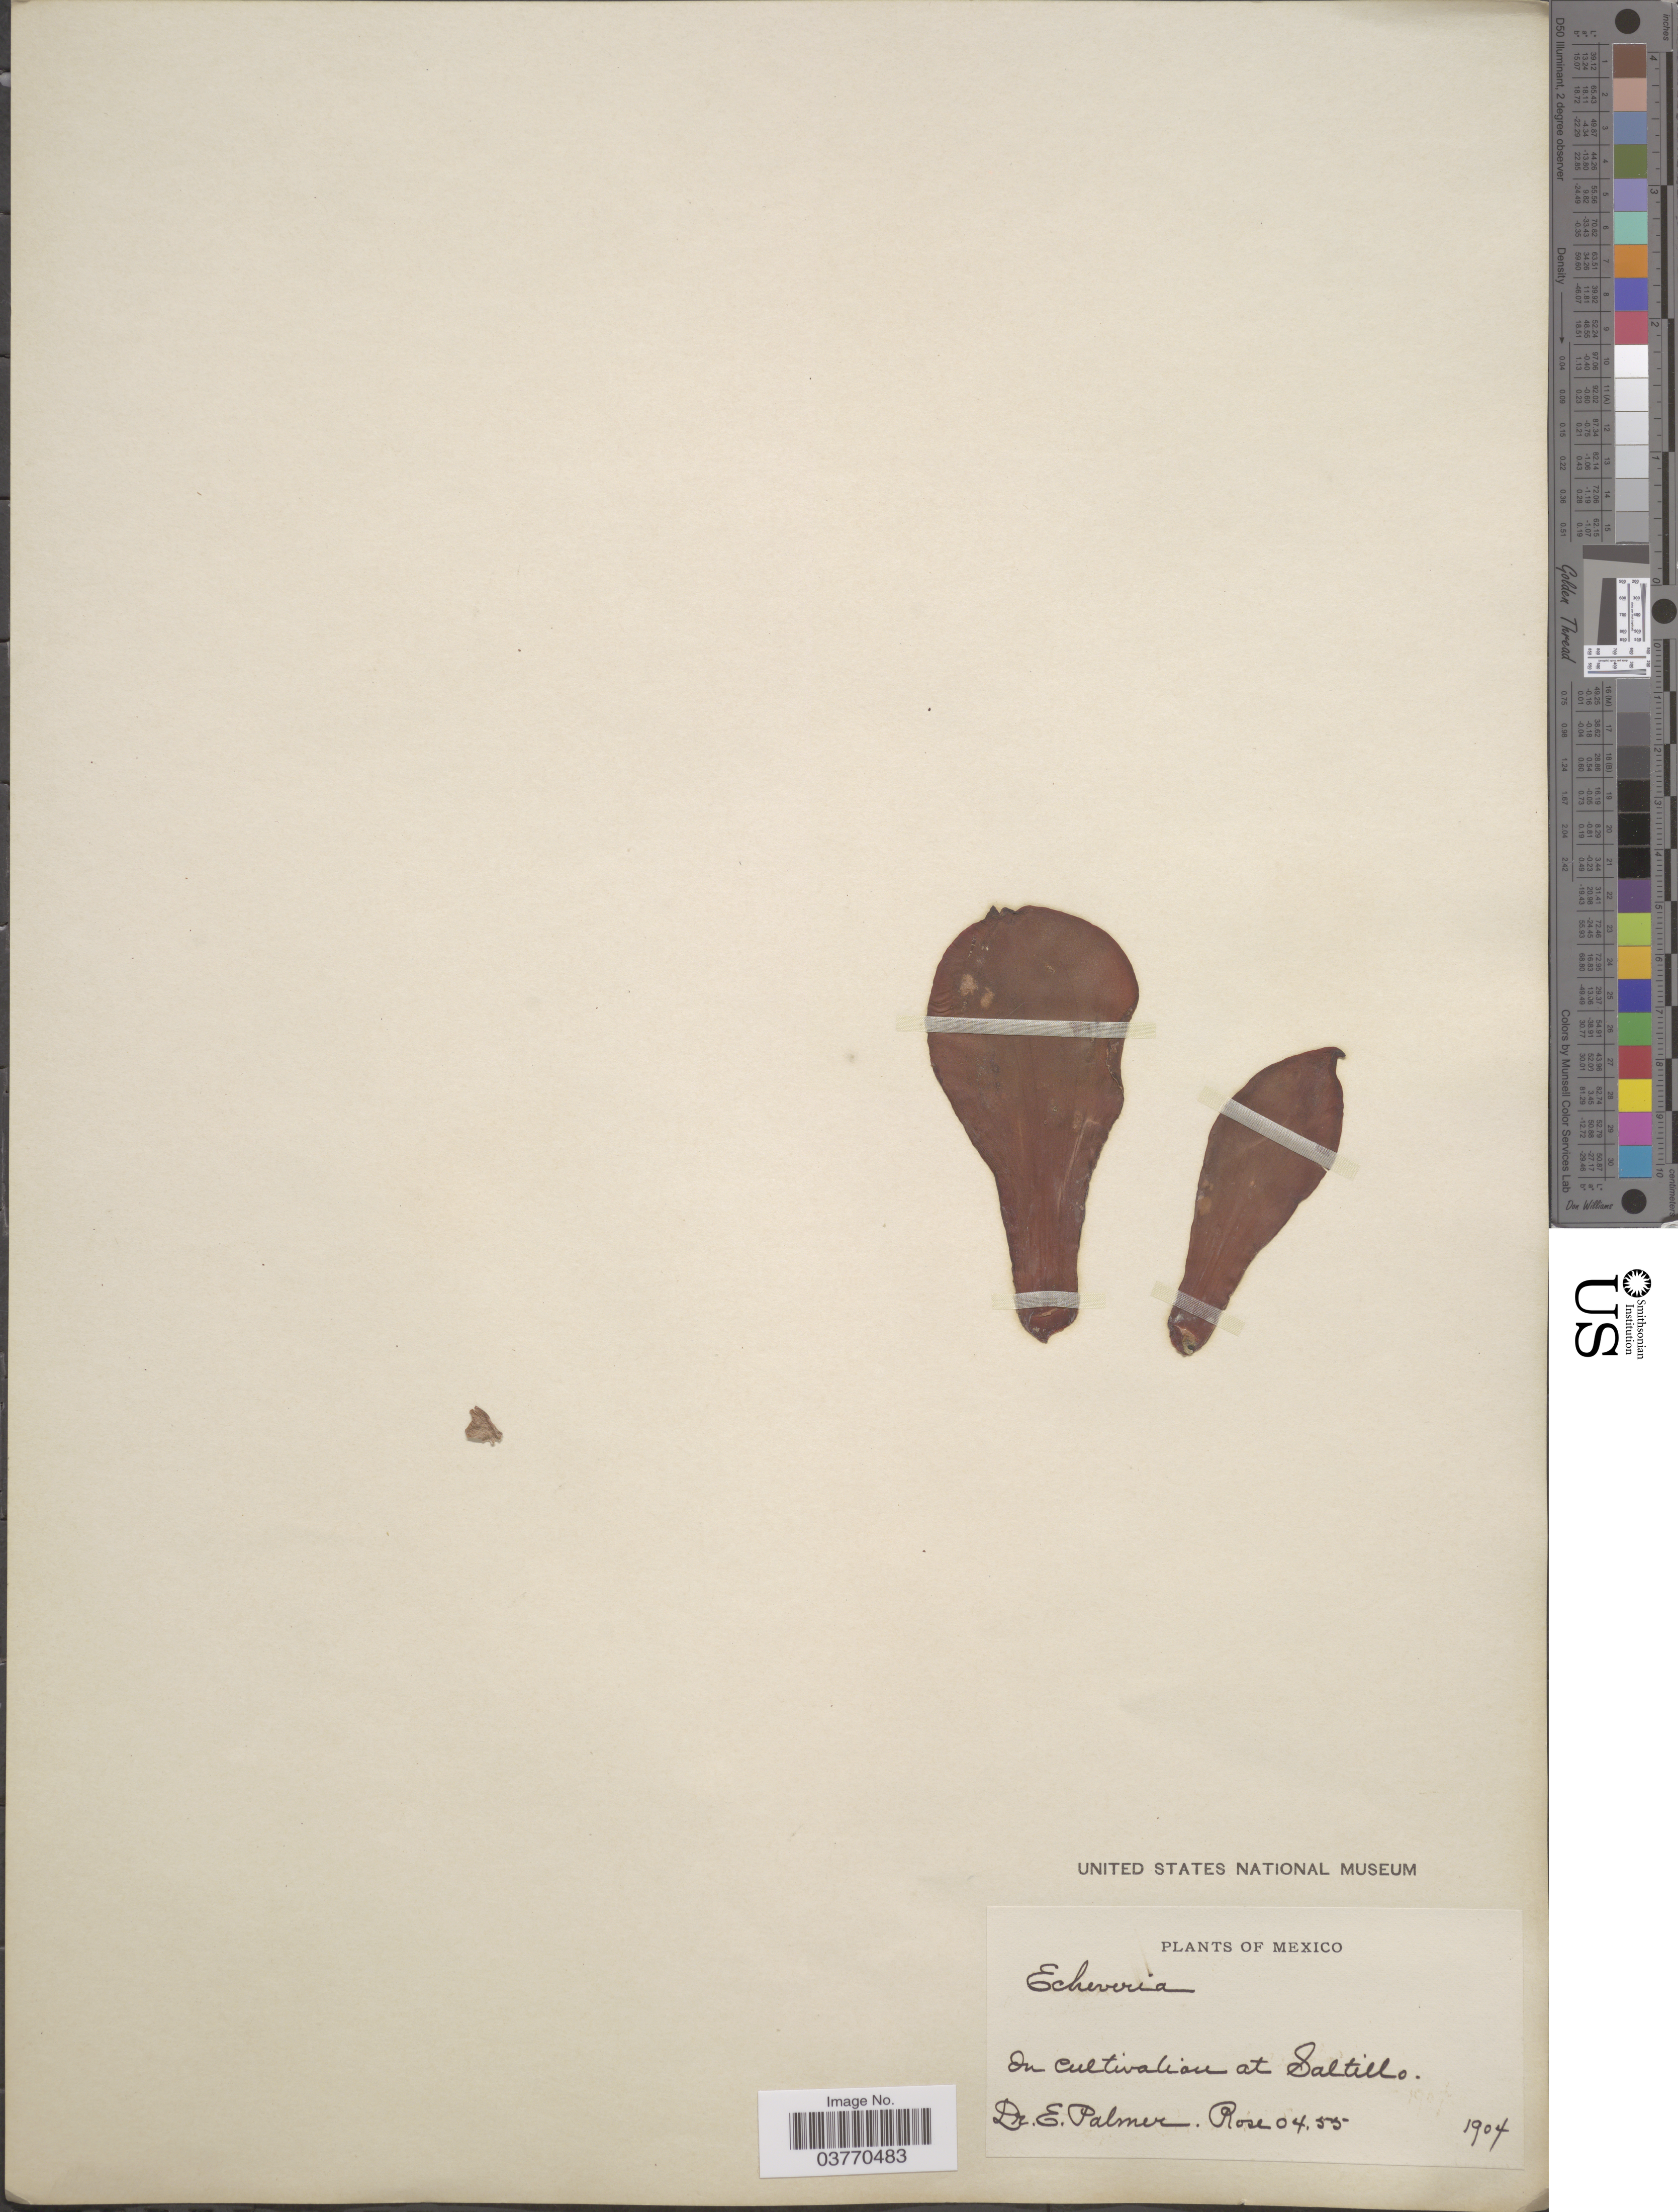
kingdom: Plantae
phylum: Tracheophyta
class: Magnoliopsida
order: Saxifragales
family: Crassulaceae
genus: Echeveria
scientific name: Echeveria sp.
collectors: E. Palmer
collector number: Rose0455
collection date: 1904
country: Mexico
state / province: México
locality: Saltillo.